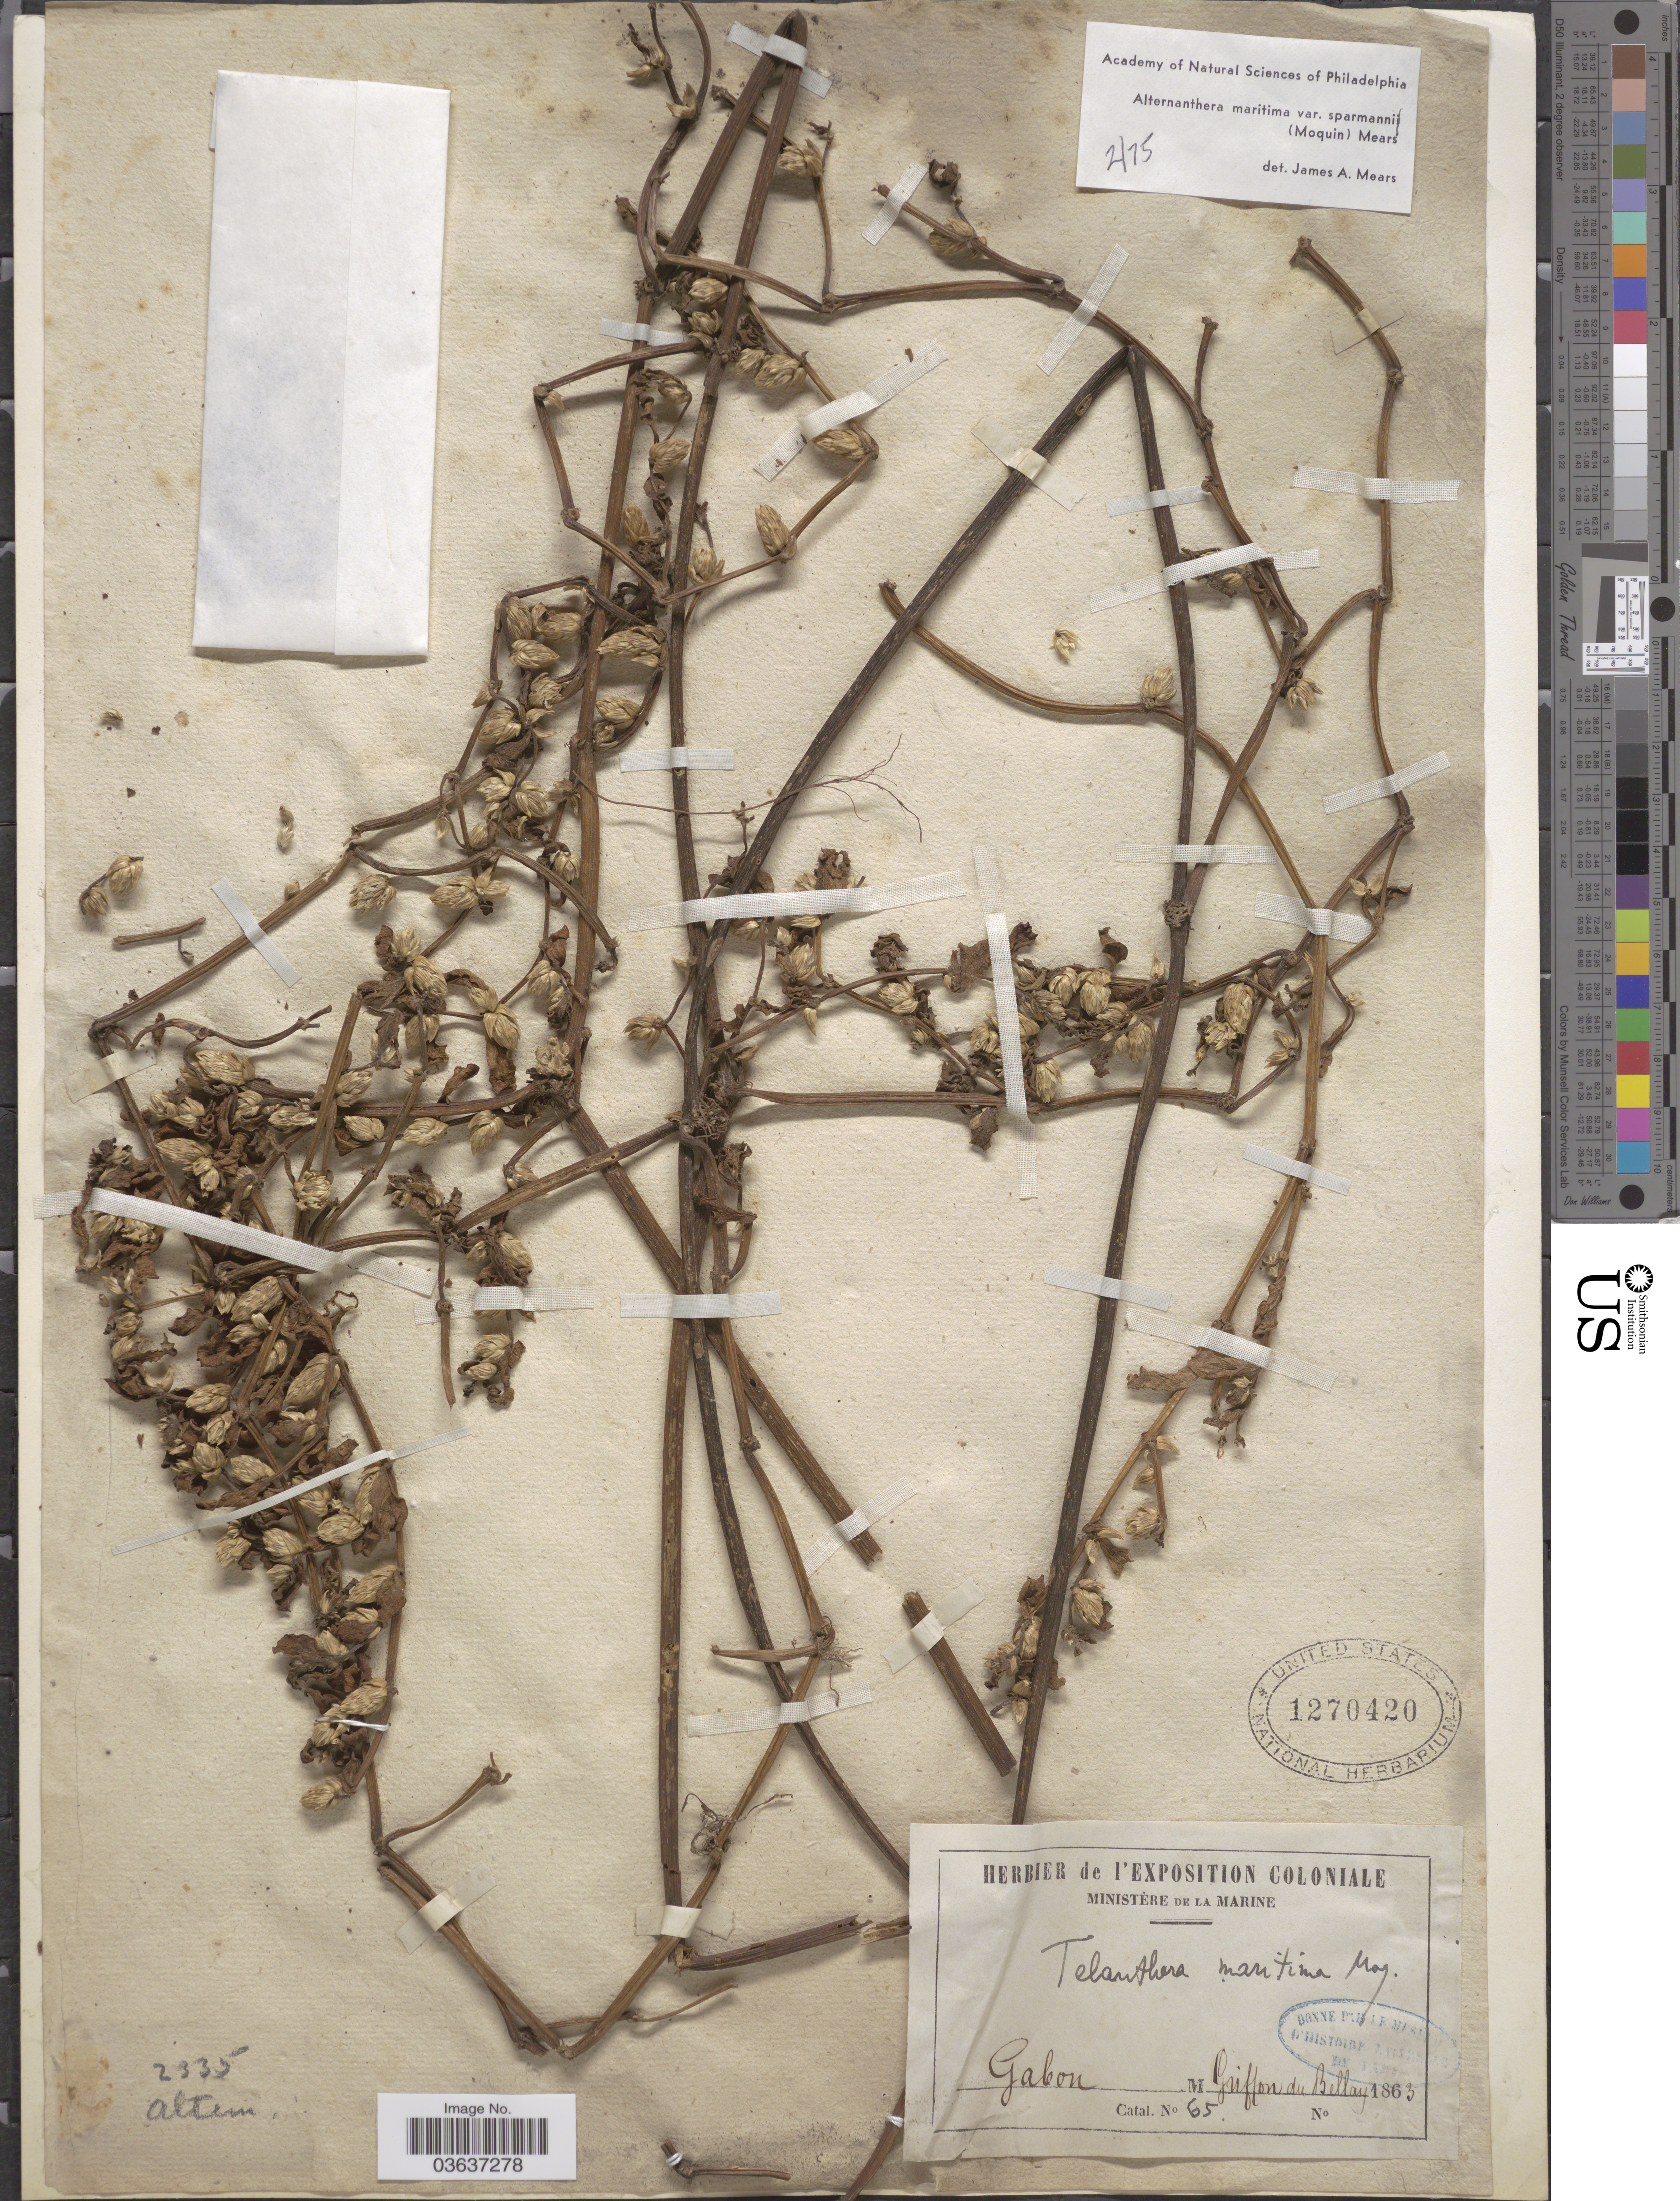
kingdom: Plantae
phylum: Tracheophyta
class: Magnoliopsida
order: Caryophyllales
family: Amaranthaceae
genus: Alternanthera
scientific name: Alternanthera maritima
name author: (Mart.) A. St.-Hil.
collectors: M. Griffon du Bellay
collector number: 65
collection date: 1863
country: Gabon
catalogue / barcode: US 1270420